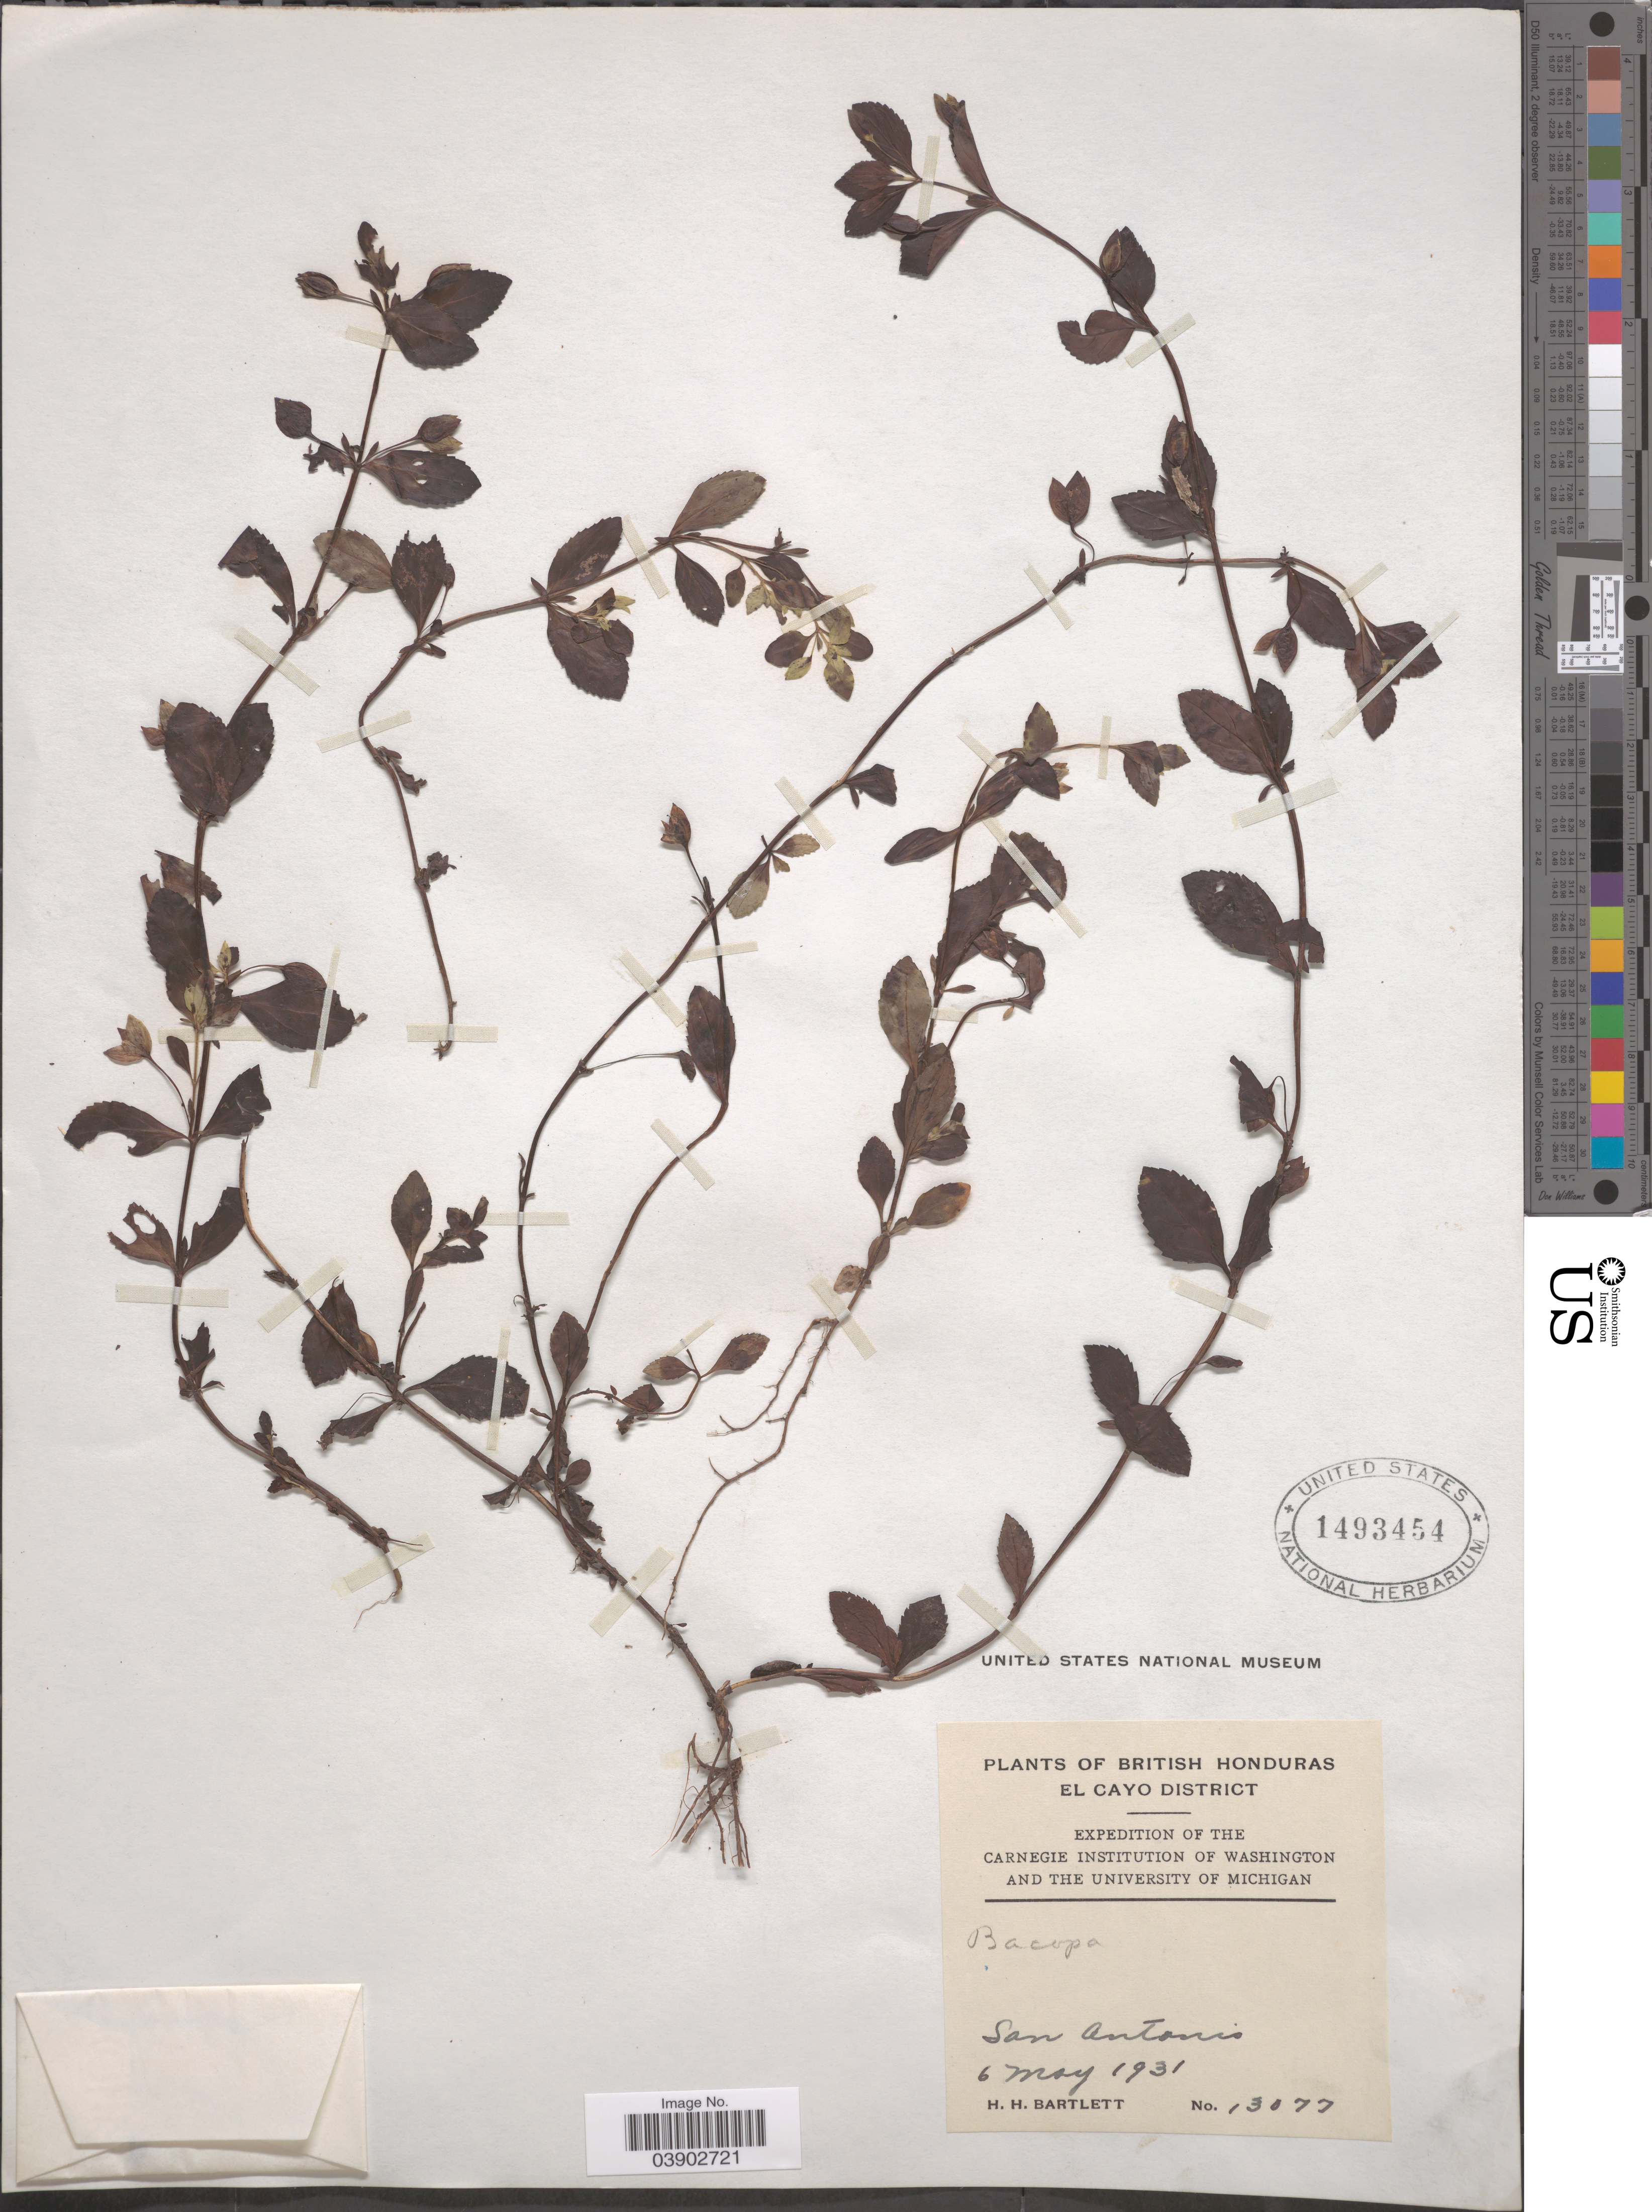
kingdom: Plantae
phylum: Tracheophyta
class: Magnoliopsida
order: Lamiales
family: Plantaginaceae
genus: Mecardonia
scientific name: Mecardonia procumbens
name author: (Mill.) Small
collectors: H. H. Bartlett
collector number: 13077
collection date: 1931-05-06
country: Belize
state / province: Cayo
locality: British Honduras. El Cayo District. San Antonio.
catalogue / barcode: US 1493454